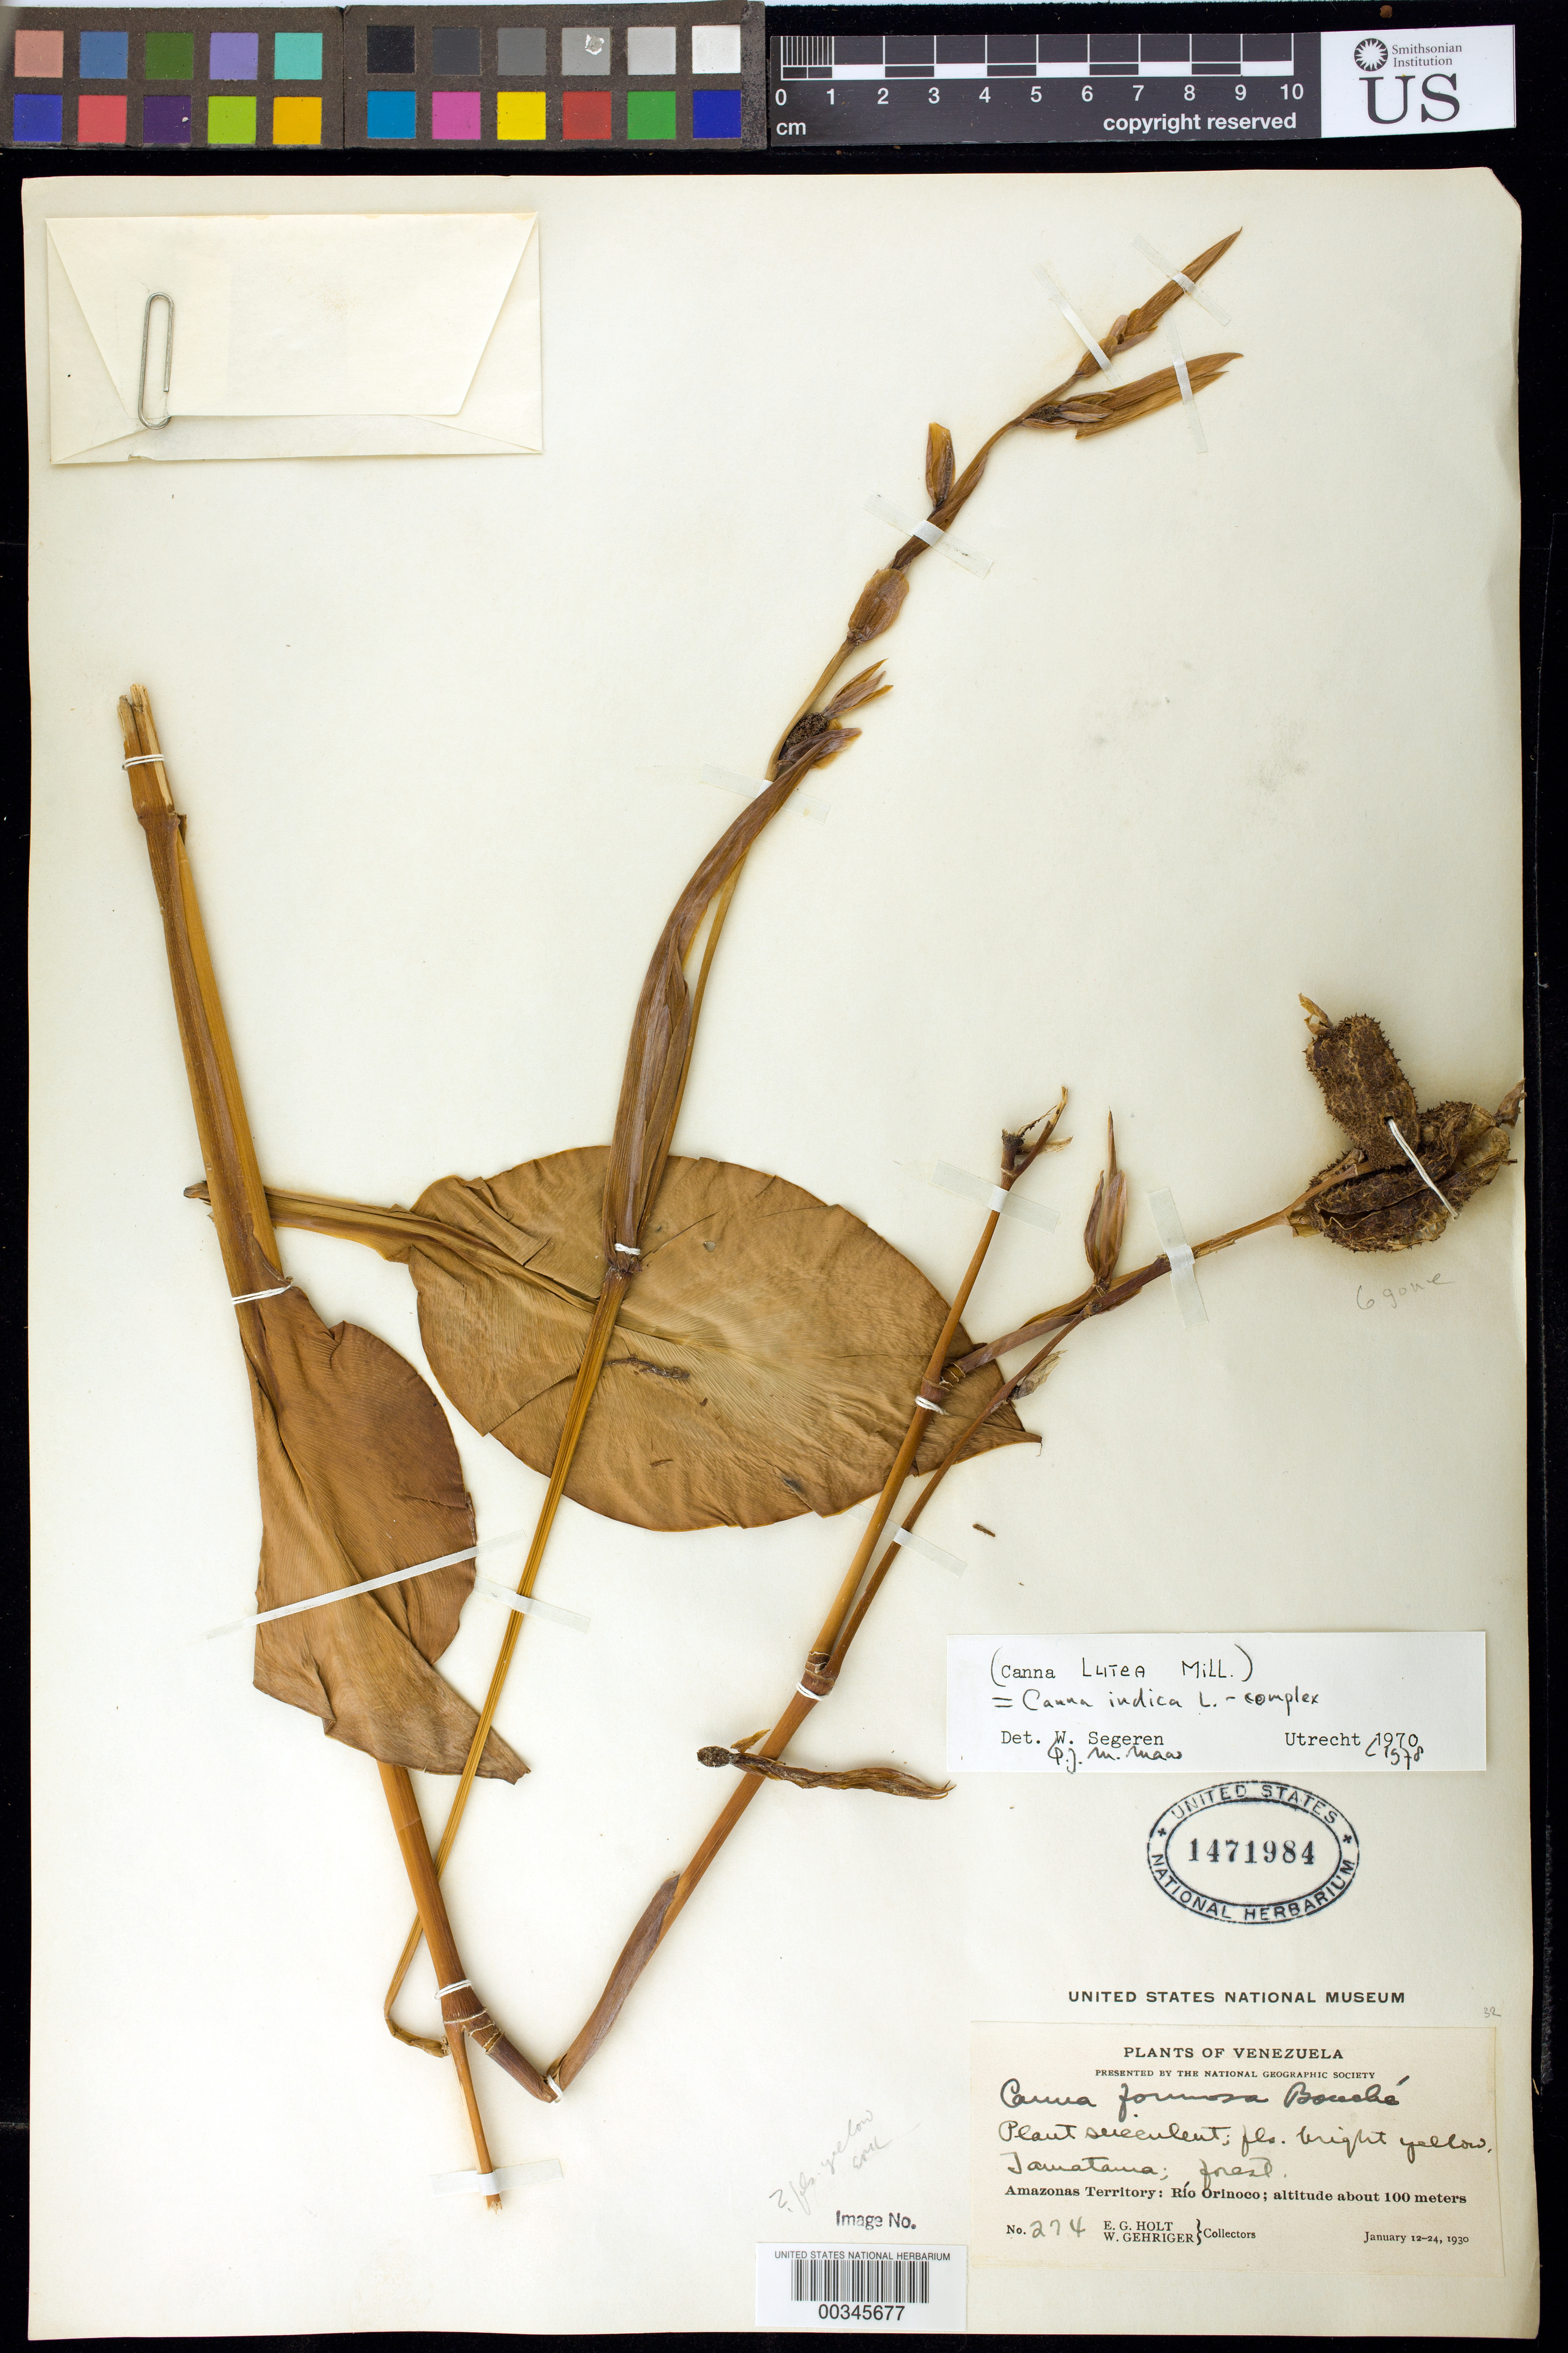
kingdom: Plantae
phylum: Tracheophyta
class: Liliopsida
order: Zingiberales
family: Cannaceae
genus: Canna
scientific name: Canna indica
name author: L.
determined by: Maas, Paul J. M.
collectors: E. Holt & W. Gehriger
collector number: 274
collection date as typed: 12 Jan 1930 to 24 Jan 1930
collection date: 1930-01-12/1930-01-24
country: Venezuela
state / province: Amazonas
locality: Jamatama, rio orinoco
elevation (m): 100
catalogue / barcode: US 1471984